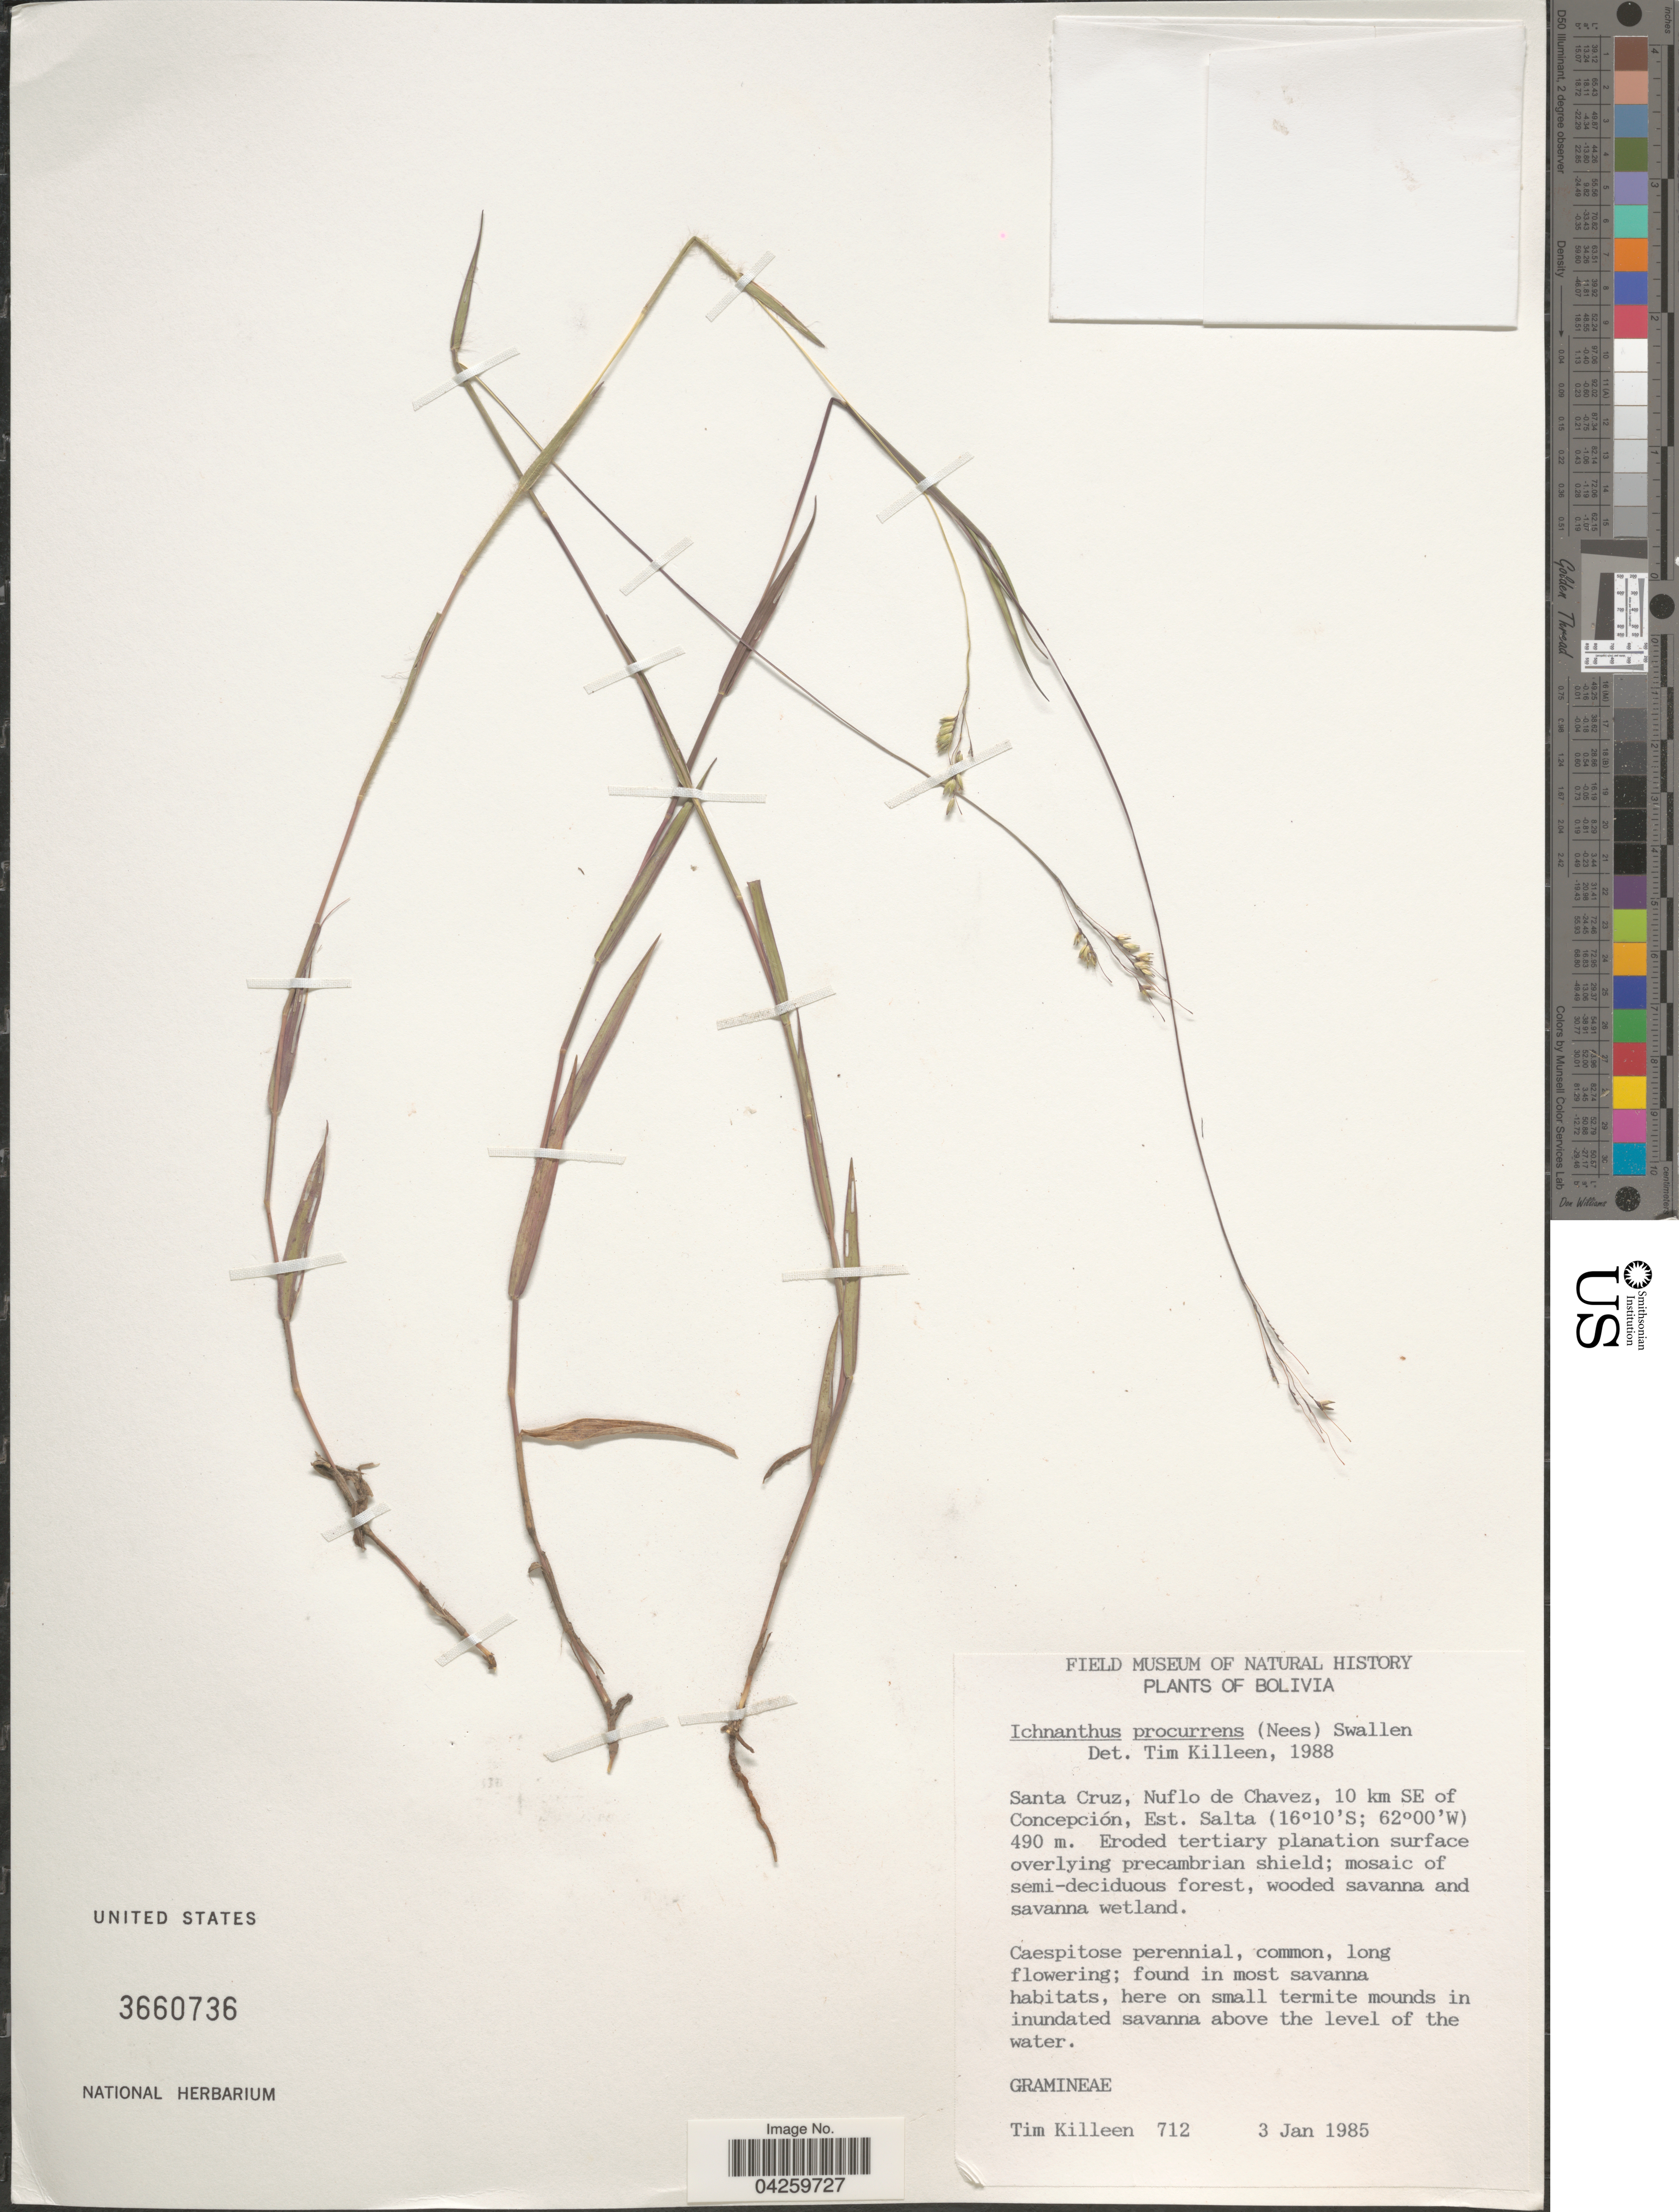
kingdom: Plantae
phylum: Tracheophyta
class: Liliopsida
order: Poales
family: Poaceae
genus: Ichnanthus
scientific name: Ichnanthus procurrens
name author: (Nees ex Trin.) Swallen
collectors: T. J. Killeen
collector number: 712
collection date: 1985-01-03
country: Bolivia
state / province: Santa Cruz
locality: Nuflo de Chavez, 10 km SE of Concepción, Est. Salta.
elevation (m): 490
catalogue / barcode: US 3660736